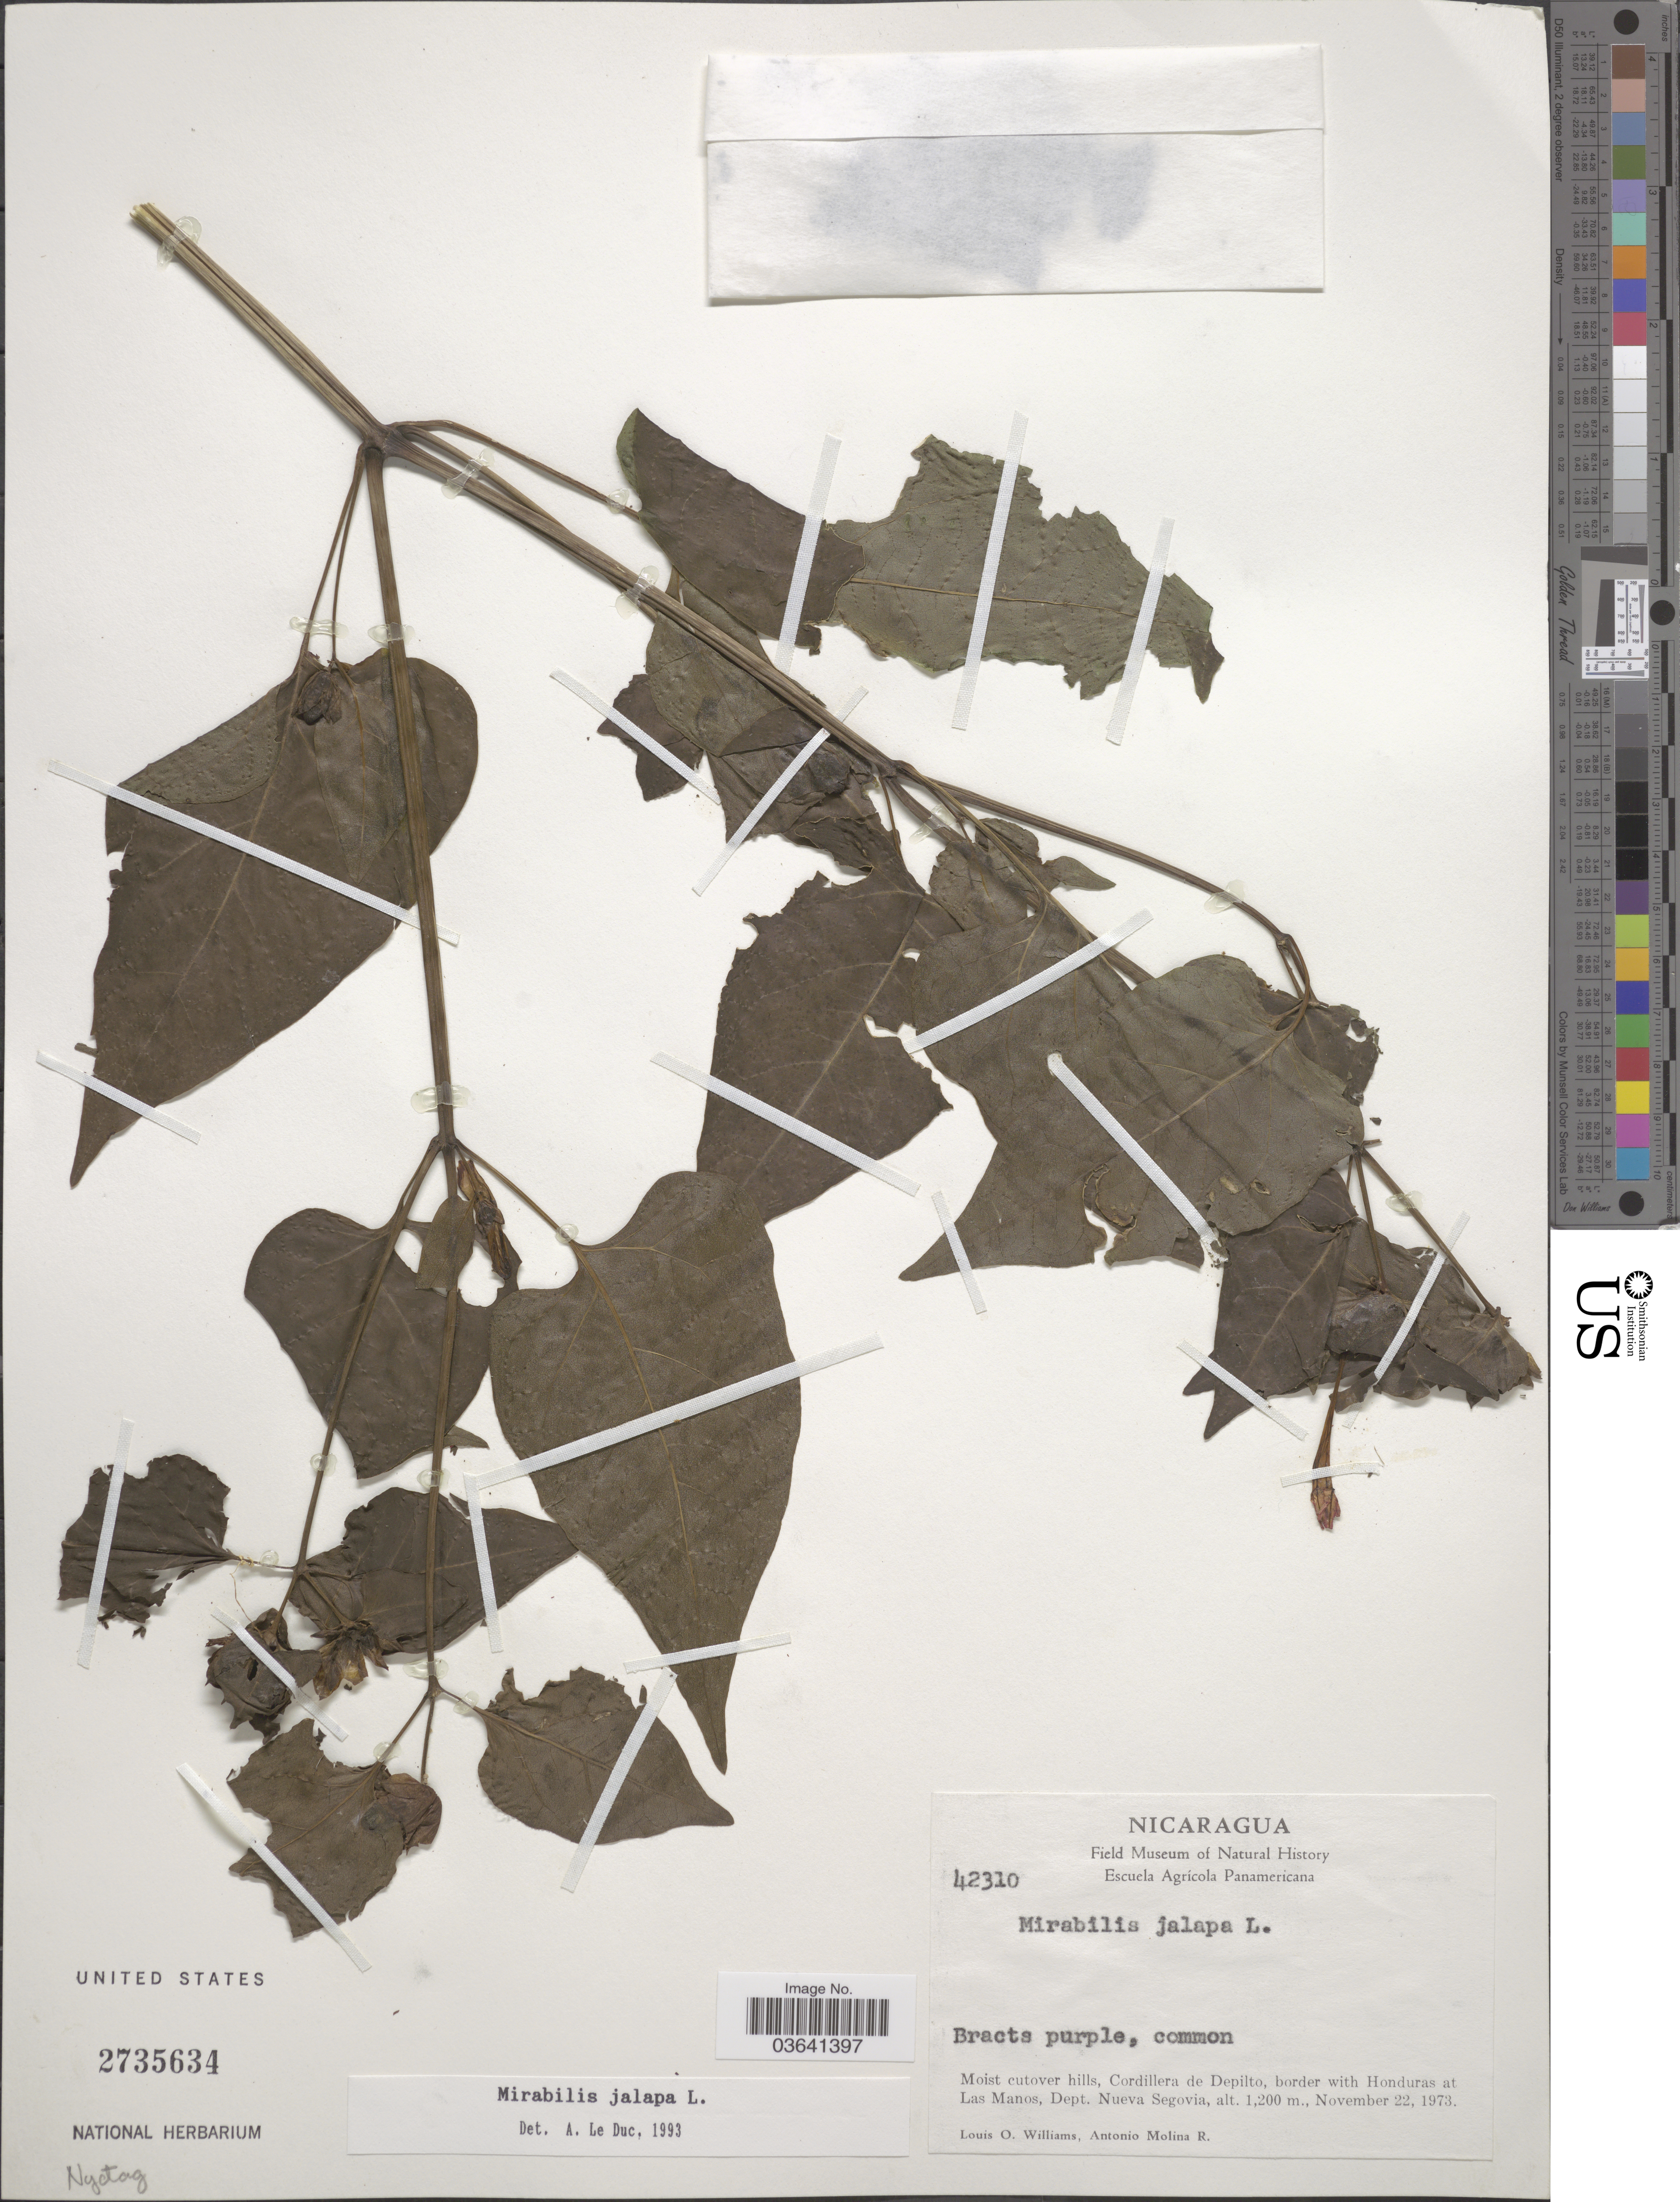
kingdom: Plantae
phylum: Tracheophyta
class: Magnoliopsida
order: Caryophyllales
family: Nyctaginaceae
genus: Mirabilis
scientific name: Mirabilis jalapa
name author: L.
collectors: L. O. Williams & A. Molina R.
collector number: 42310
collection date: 1973-11-22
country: Nicaragua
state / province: Nueva Segovia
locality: Cordillera de Depilto, border with Honduras at Las Manos, Dept. Nueva Segovia.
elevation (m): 1200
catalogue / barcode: US 2735634